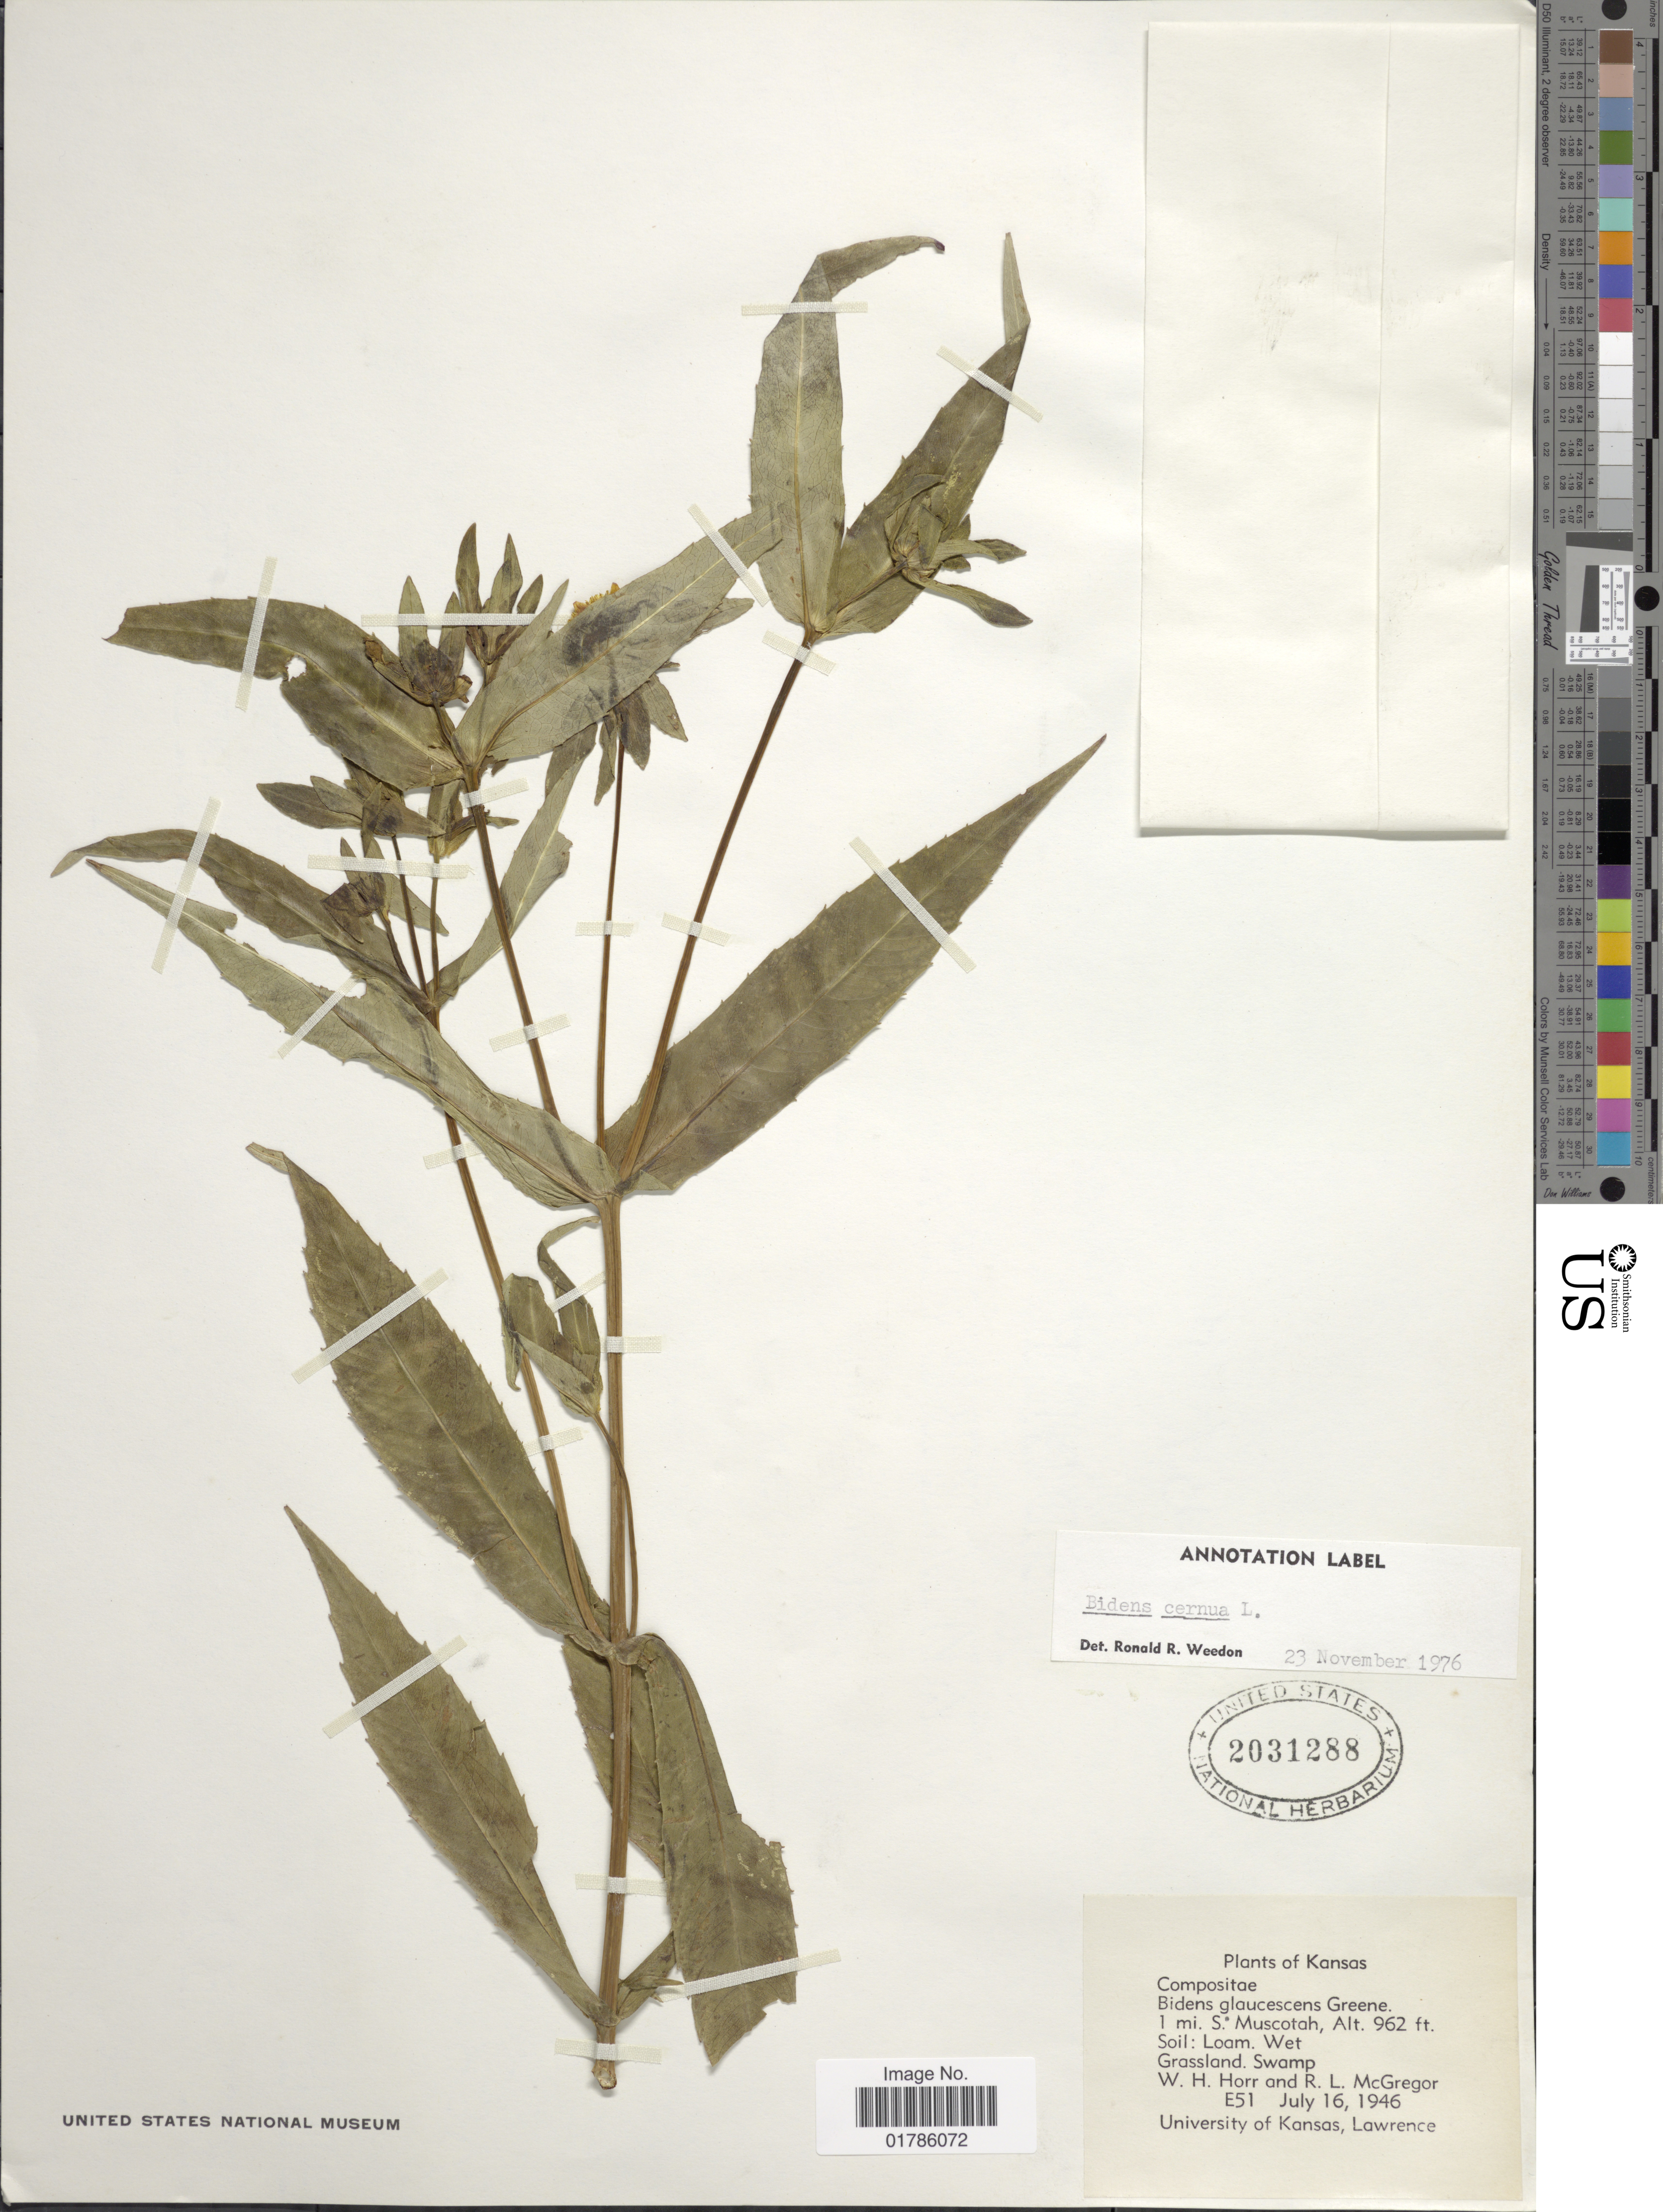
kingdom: Plantae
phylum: Tracheophyta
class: Magnoliopsida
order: Asterales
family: Asteraceae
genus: Bidens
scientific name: Bidens cernua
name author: L.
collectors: W. H. Horr & R. McGregor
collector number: E51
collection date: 1946-07-16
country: United States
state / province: Kansas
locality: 1 mi. S. Muscotah, Grassland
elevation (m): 293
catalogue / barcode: US 2031288